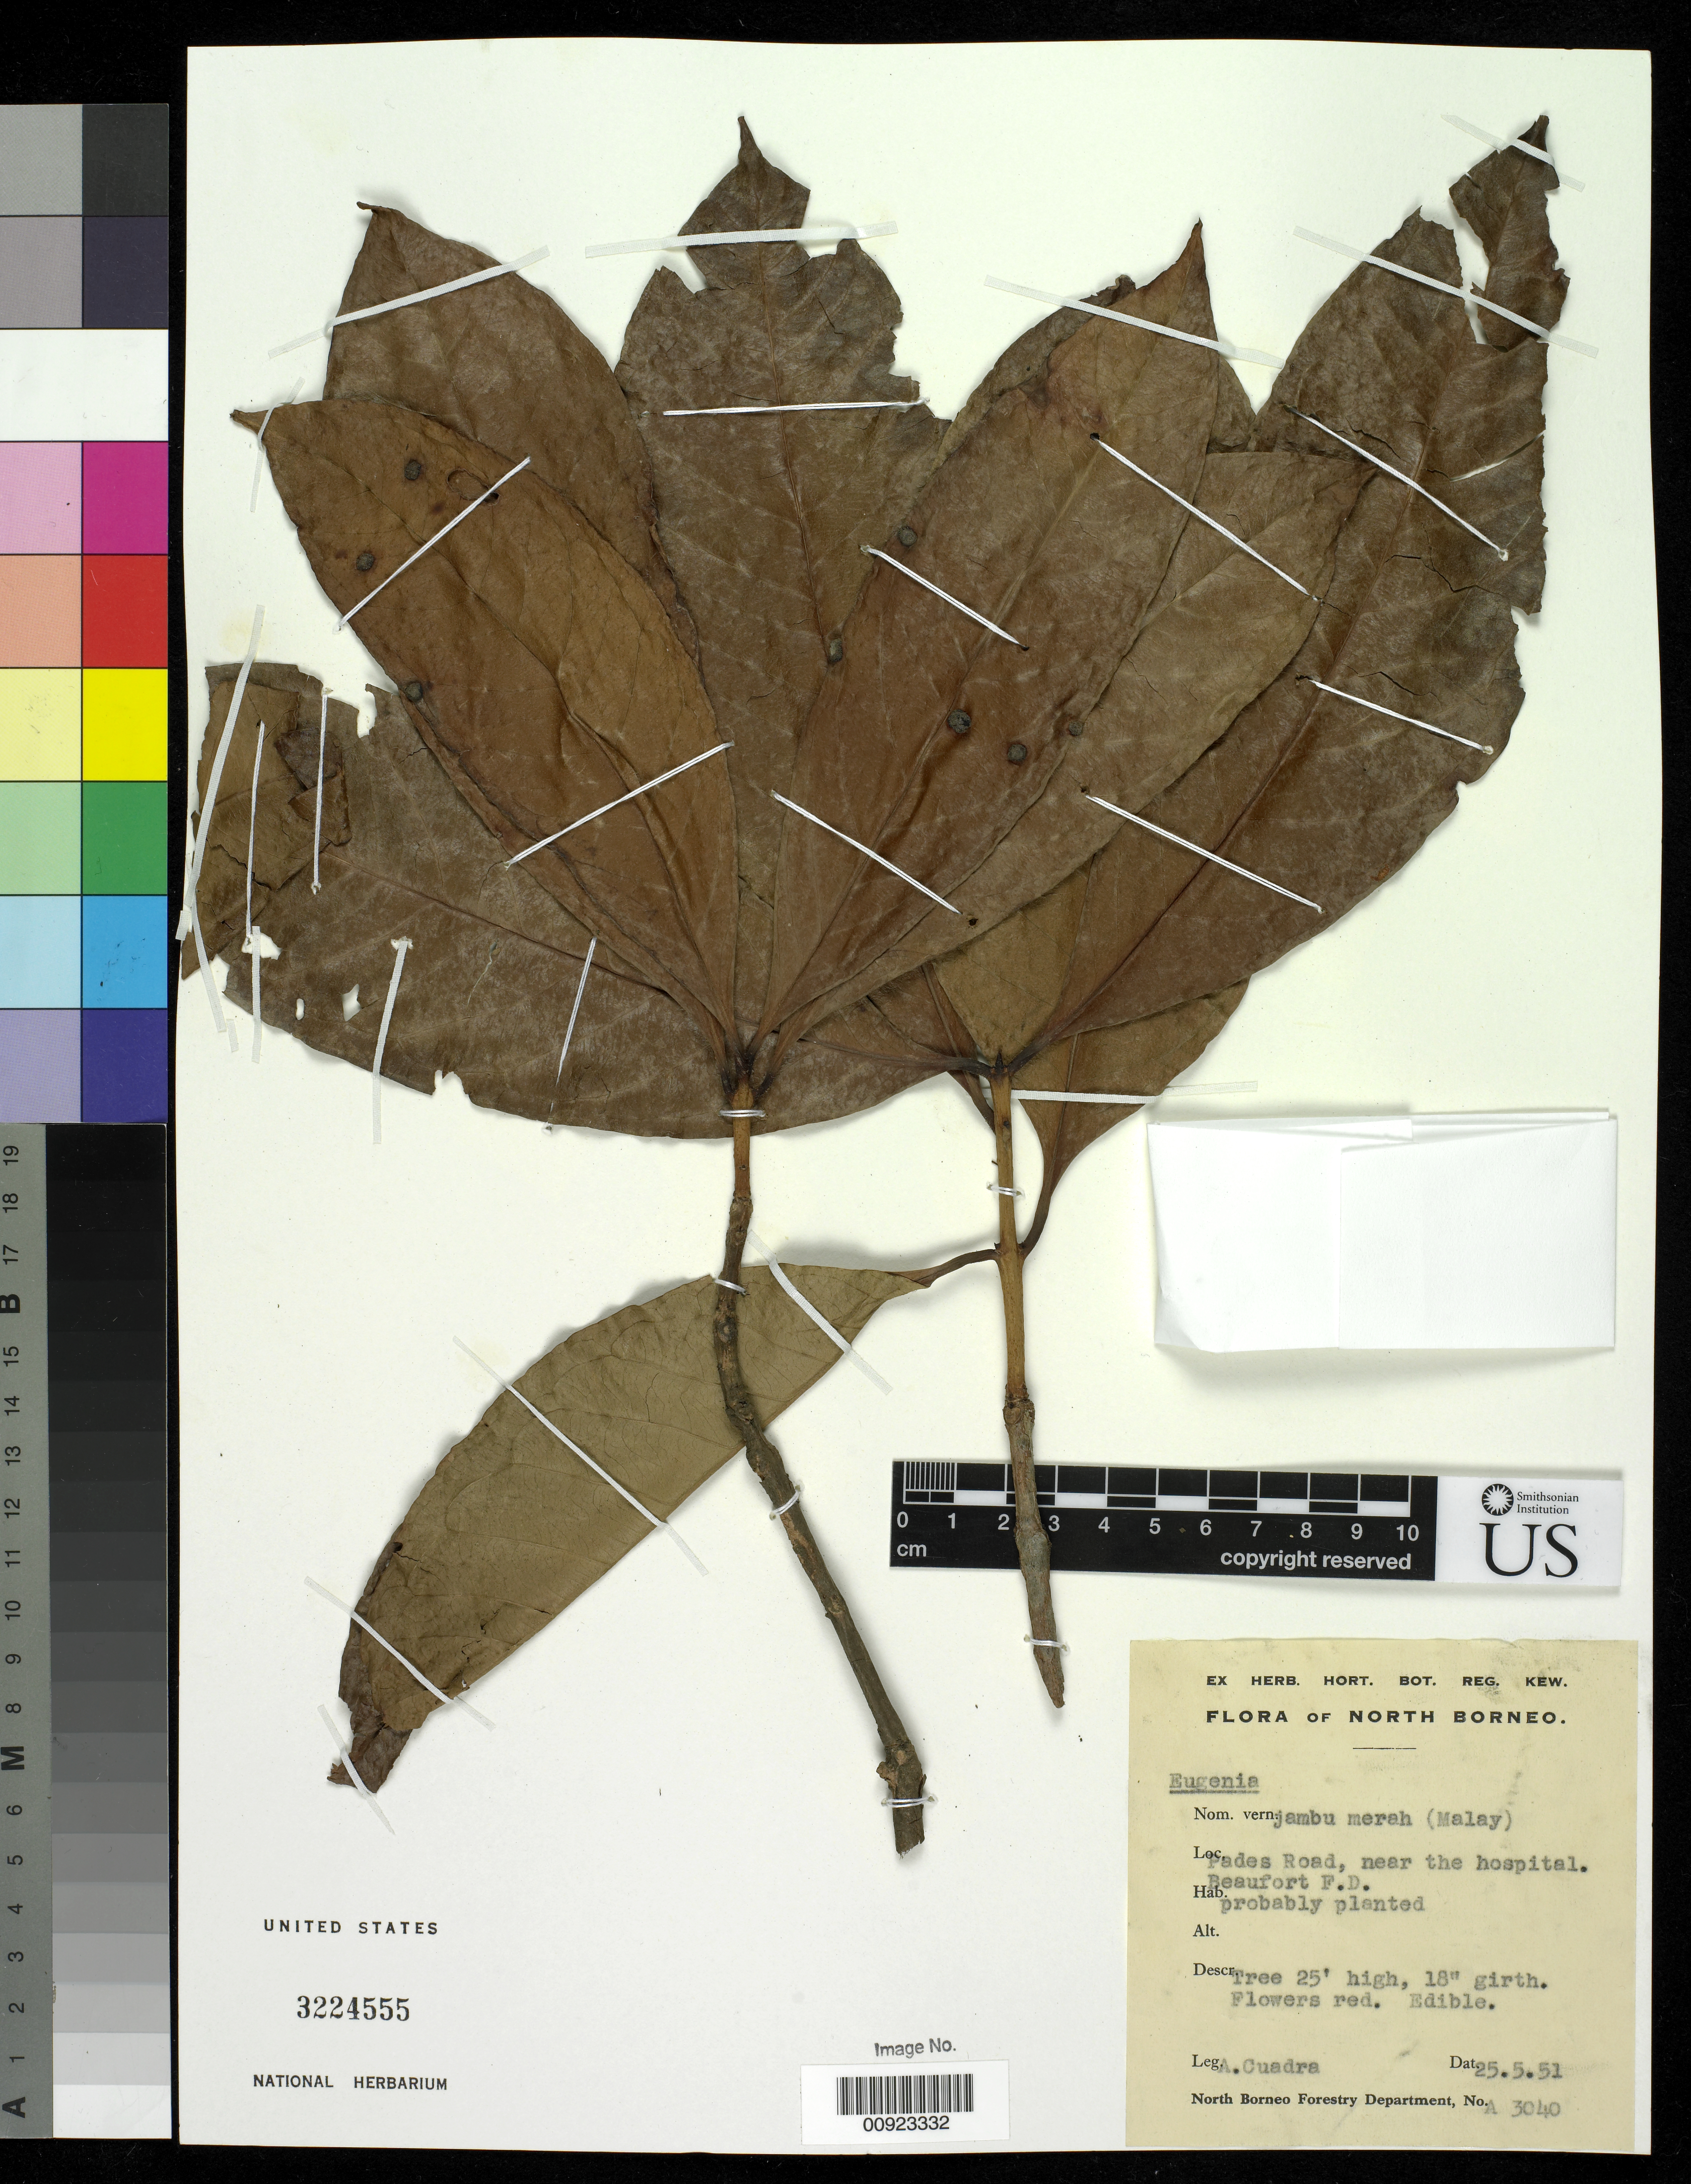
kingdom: Plantae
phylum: Tracheophyta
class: Magnoliopsida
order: Myrtales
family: Myrtaceae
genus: Syzygium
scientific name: Syzygium malaccense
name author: (L.) Merr. & L.M. Perry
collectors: A. Cuadra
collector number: A 3040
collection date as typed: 25 May 1951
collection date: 1951-05-25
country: Malaysia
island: Borneo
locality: Beaufort F.D., Pades Road, near the hospital.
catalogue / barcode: US 3224555